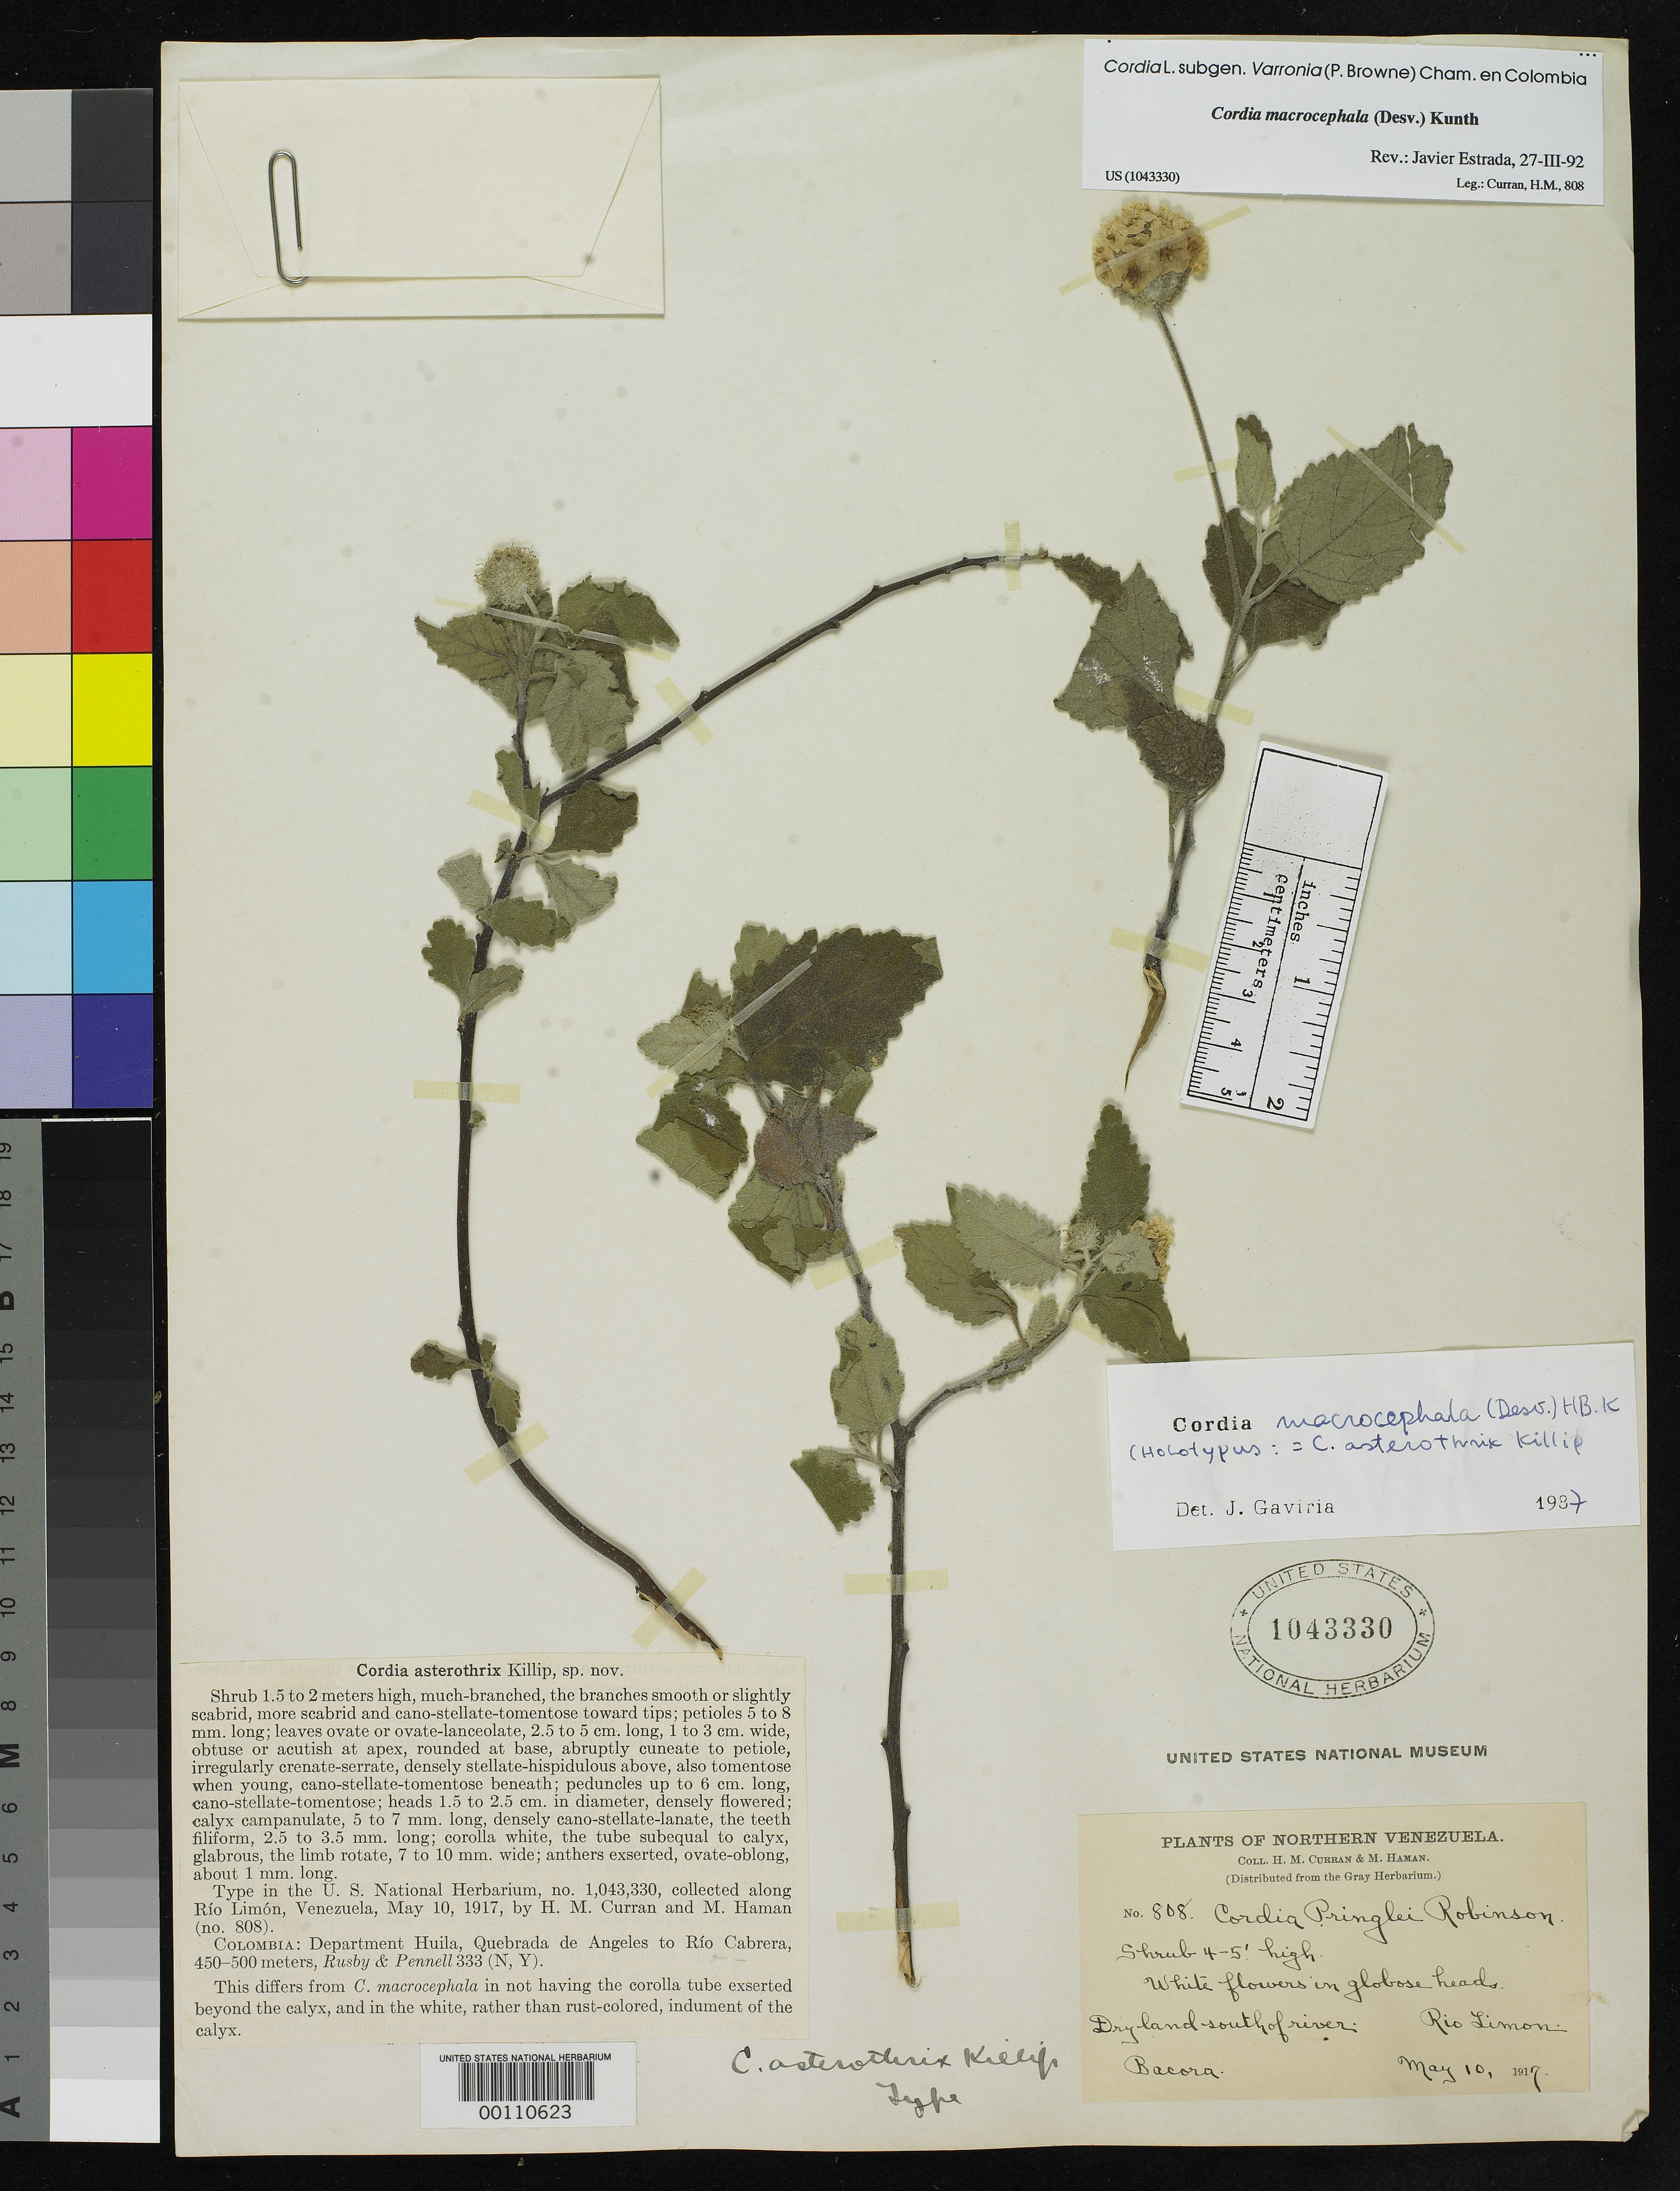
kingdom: Plantae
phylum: Tracheophyta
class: Magnoliopsida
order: Boraginales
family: Cordiaceae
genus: Cordia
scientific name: Cordia asterothrix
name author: Killip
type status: Holotype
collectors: H. M. Curran & M. Haman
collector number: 808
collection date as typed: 10 May 1919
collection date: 1919-05-10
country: Venezuela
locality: Rio Lomon, dryland S of river.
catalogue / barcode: US 1043330